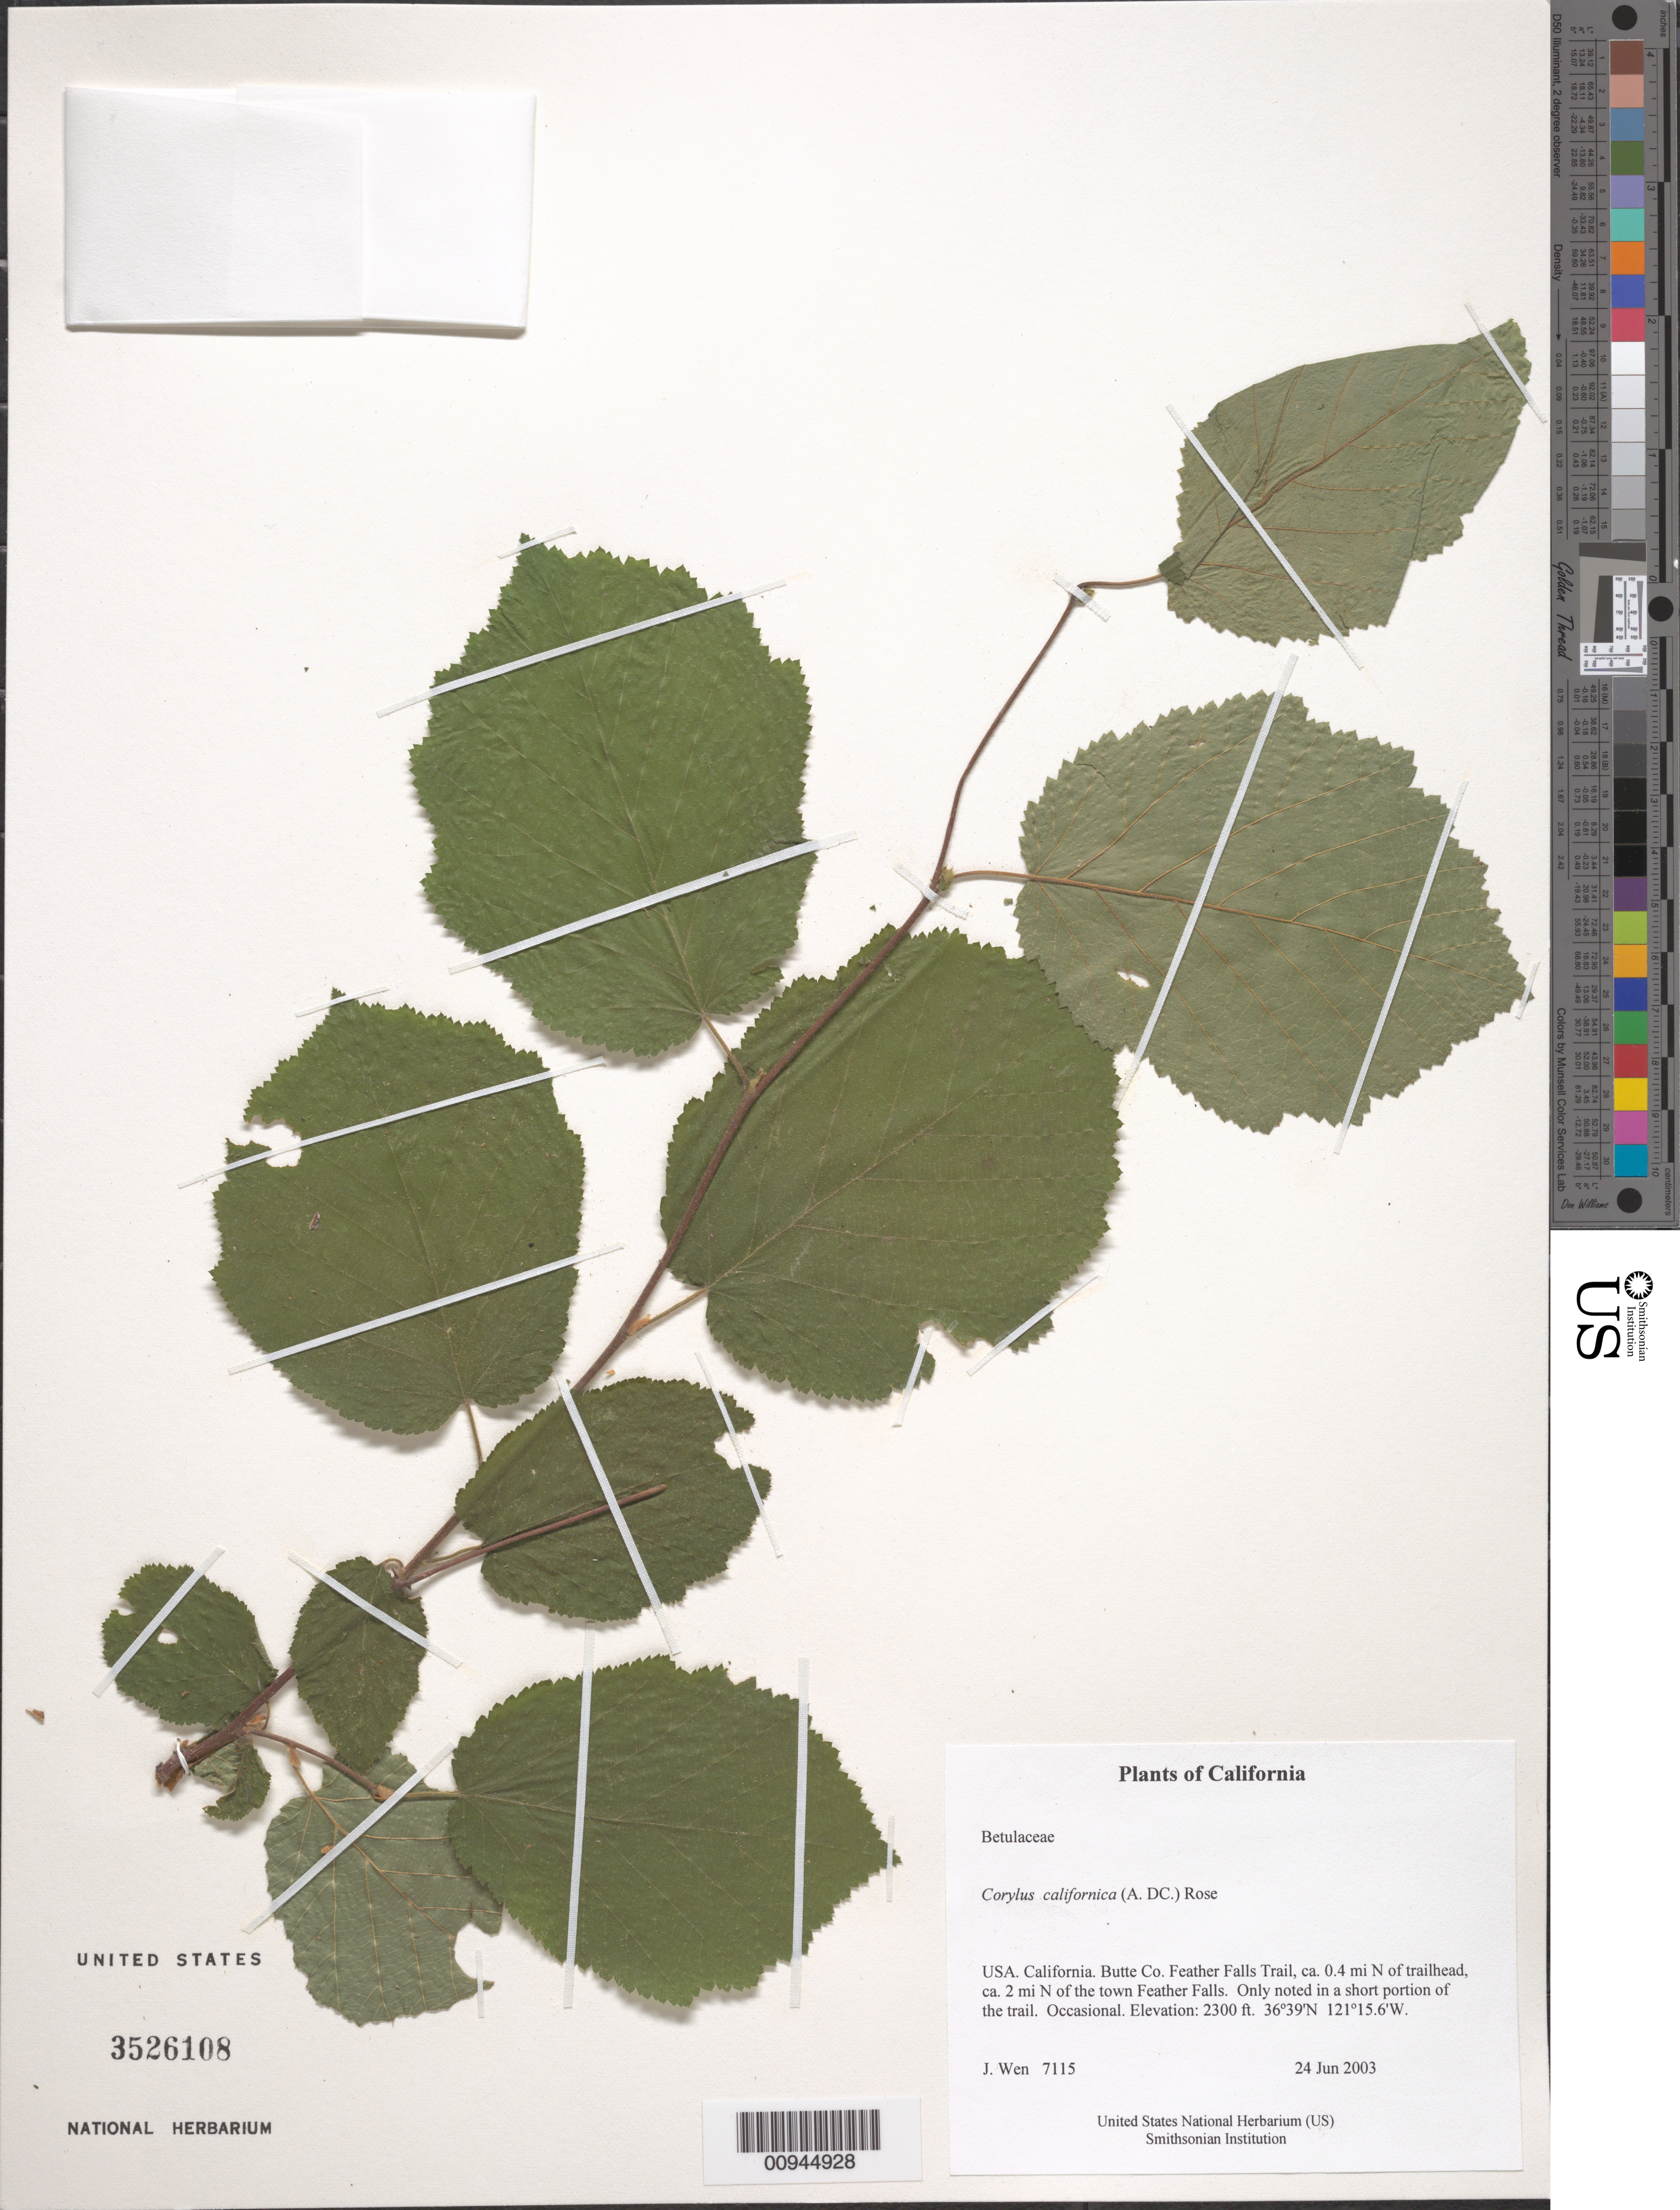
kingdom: Plantae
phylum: Tracheophyta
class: Magnoliopsida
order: Fagales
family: Betulaceae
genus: Corylus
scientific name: Corylus californica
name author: (A. DC.) Rose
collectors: J. Wen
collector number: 7115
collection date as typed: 24 Jun 2003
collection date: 2003-06-24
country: United States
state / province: California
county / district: Butte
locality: Feather Falls Trail, ca. 0.4 mi N of trailhead, ca. 2 mi N of the town Feather Falls. Only noted in a short portion of the trail. Occasional.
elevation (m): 701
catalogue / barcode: US 3526108